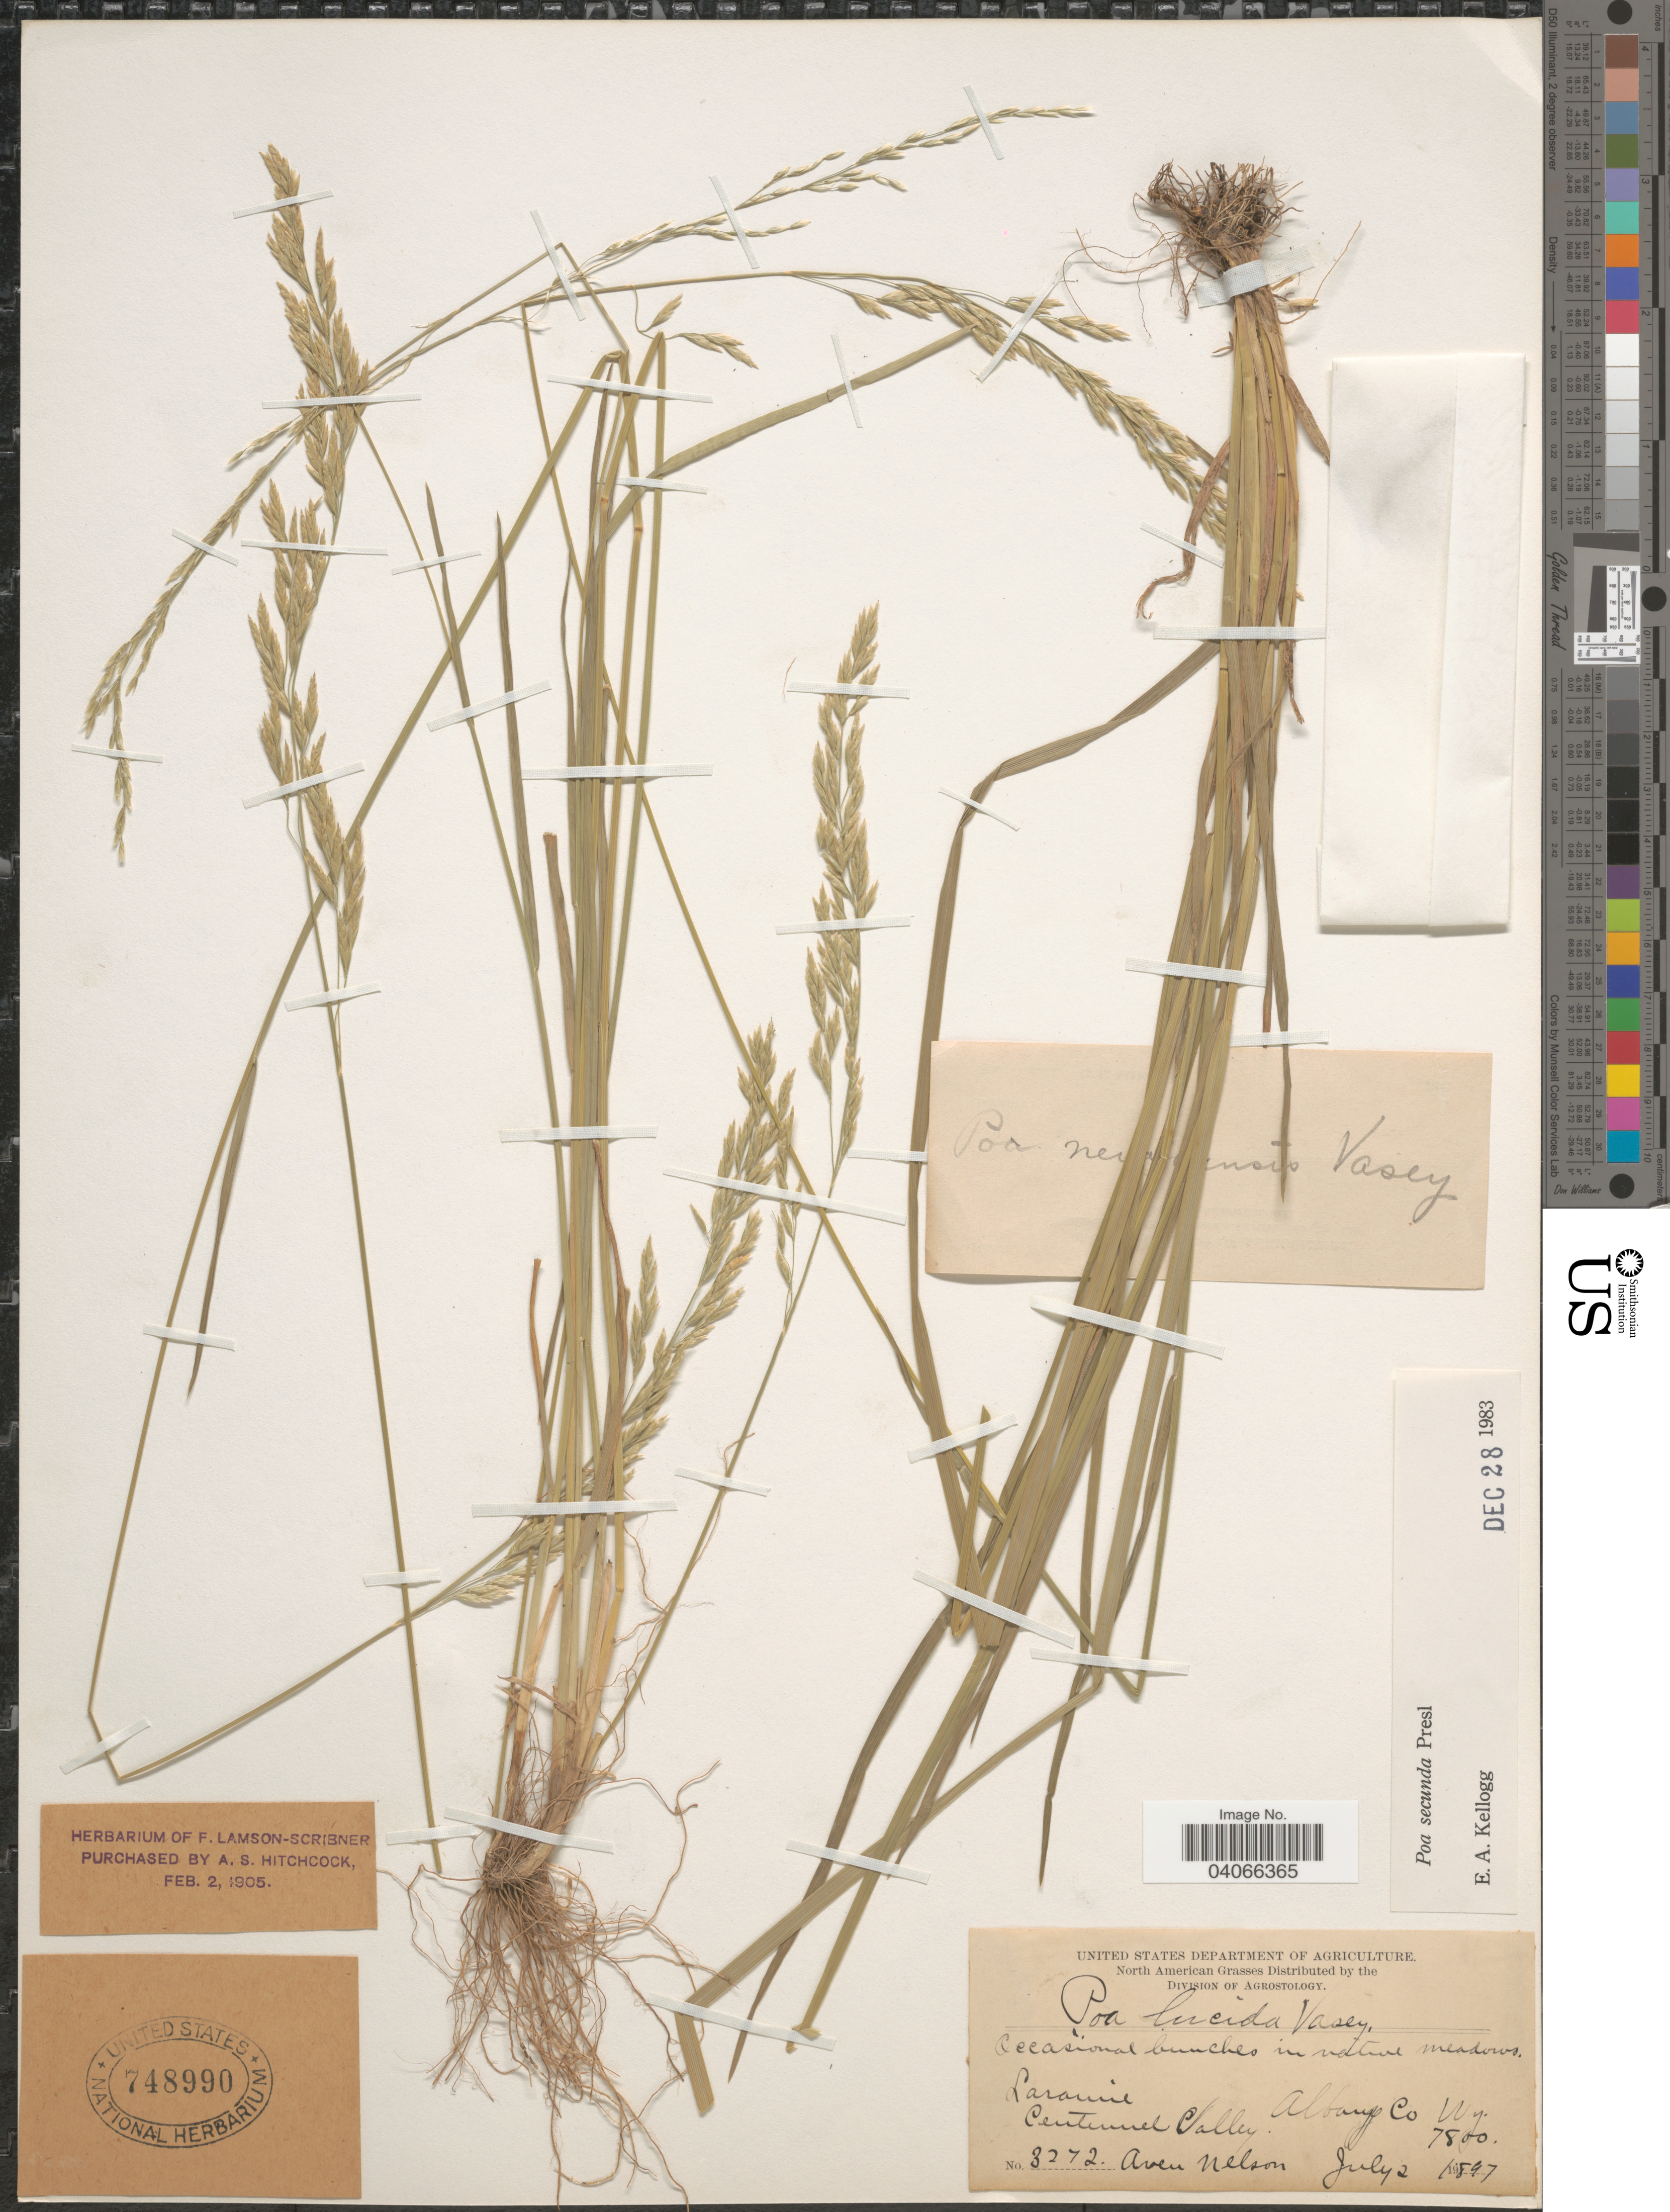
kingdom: Plantae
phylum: Tracheophyta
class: Liliopsida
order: Poales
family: Poaceae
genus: Poa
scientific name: Poa secunda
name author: J. Presl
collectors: A. Nelson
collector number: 3272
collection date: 1897-07-02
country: United States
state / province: Wyoming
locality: Laramie. Centennial Valley. Albany Co.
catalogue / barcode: US 748990